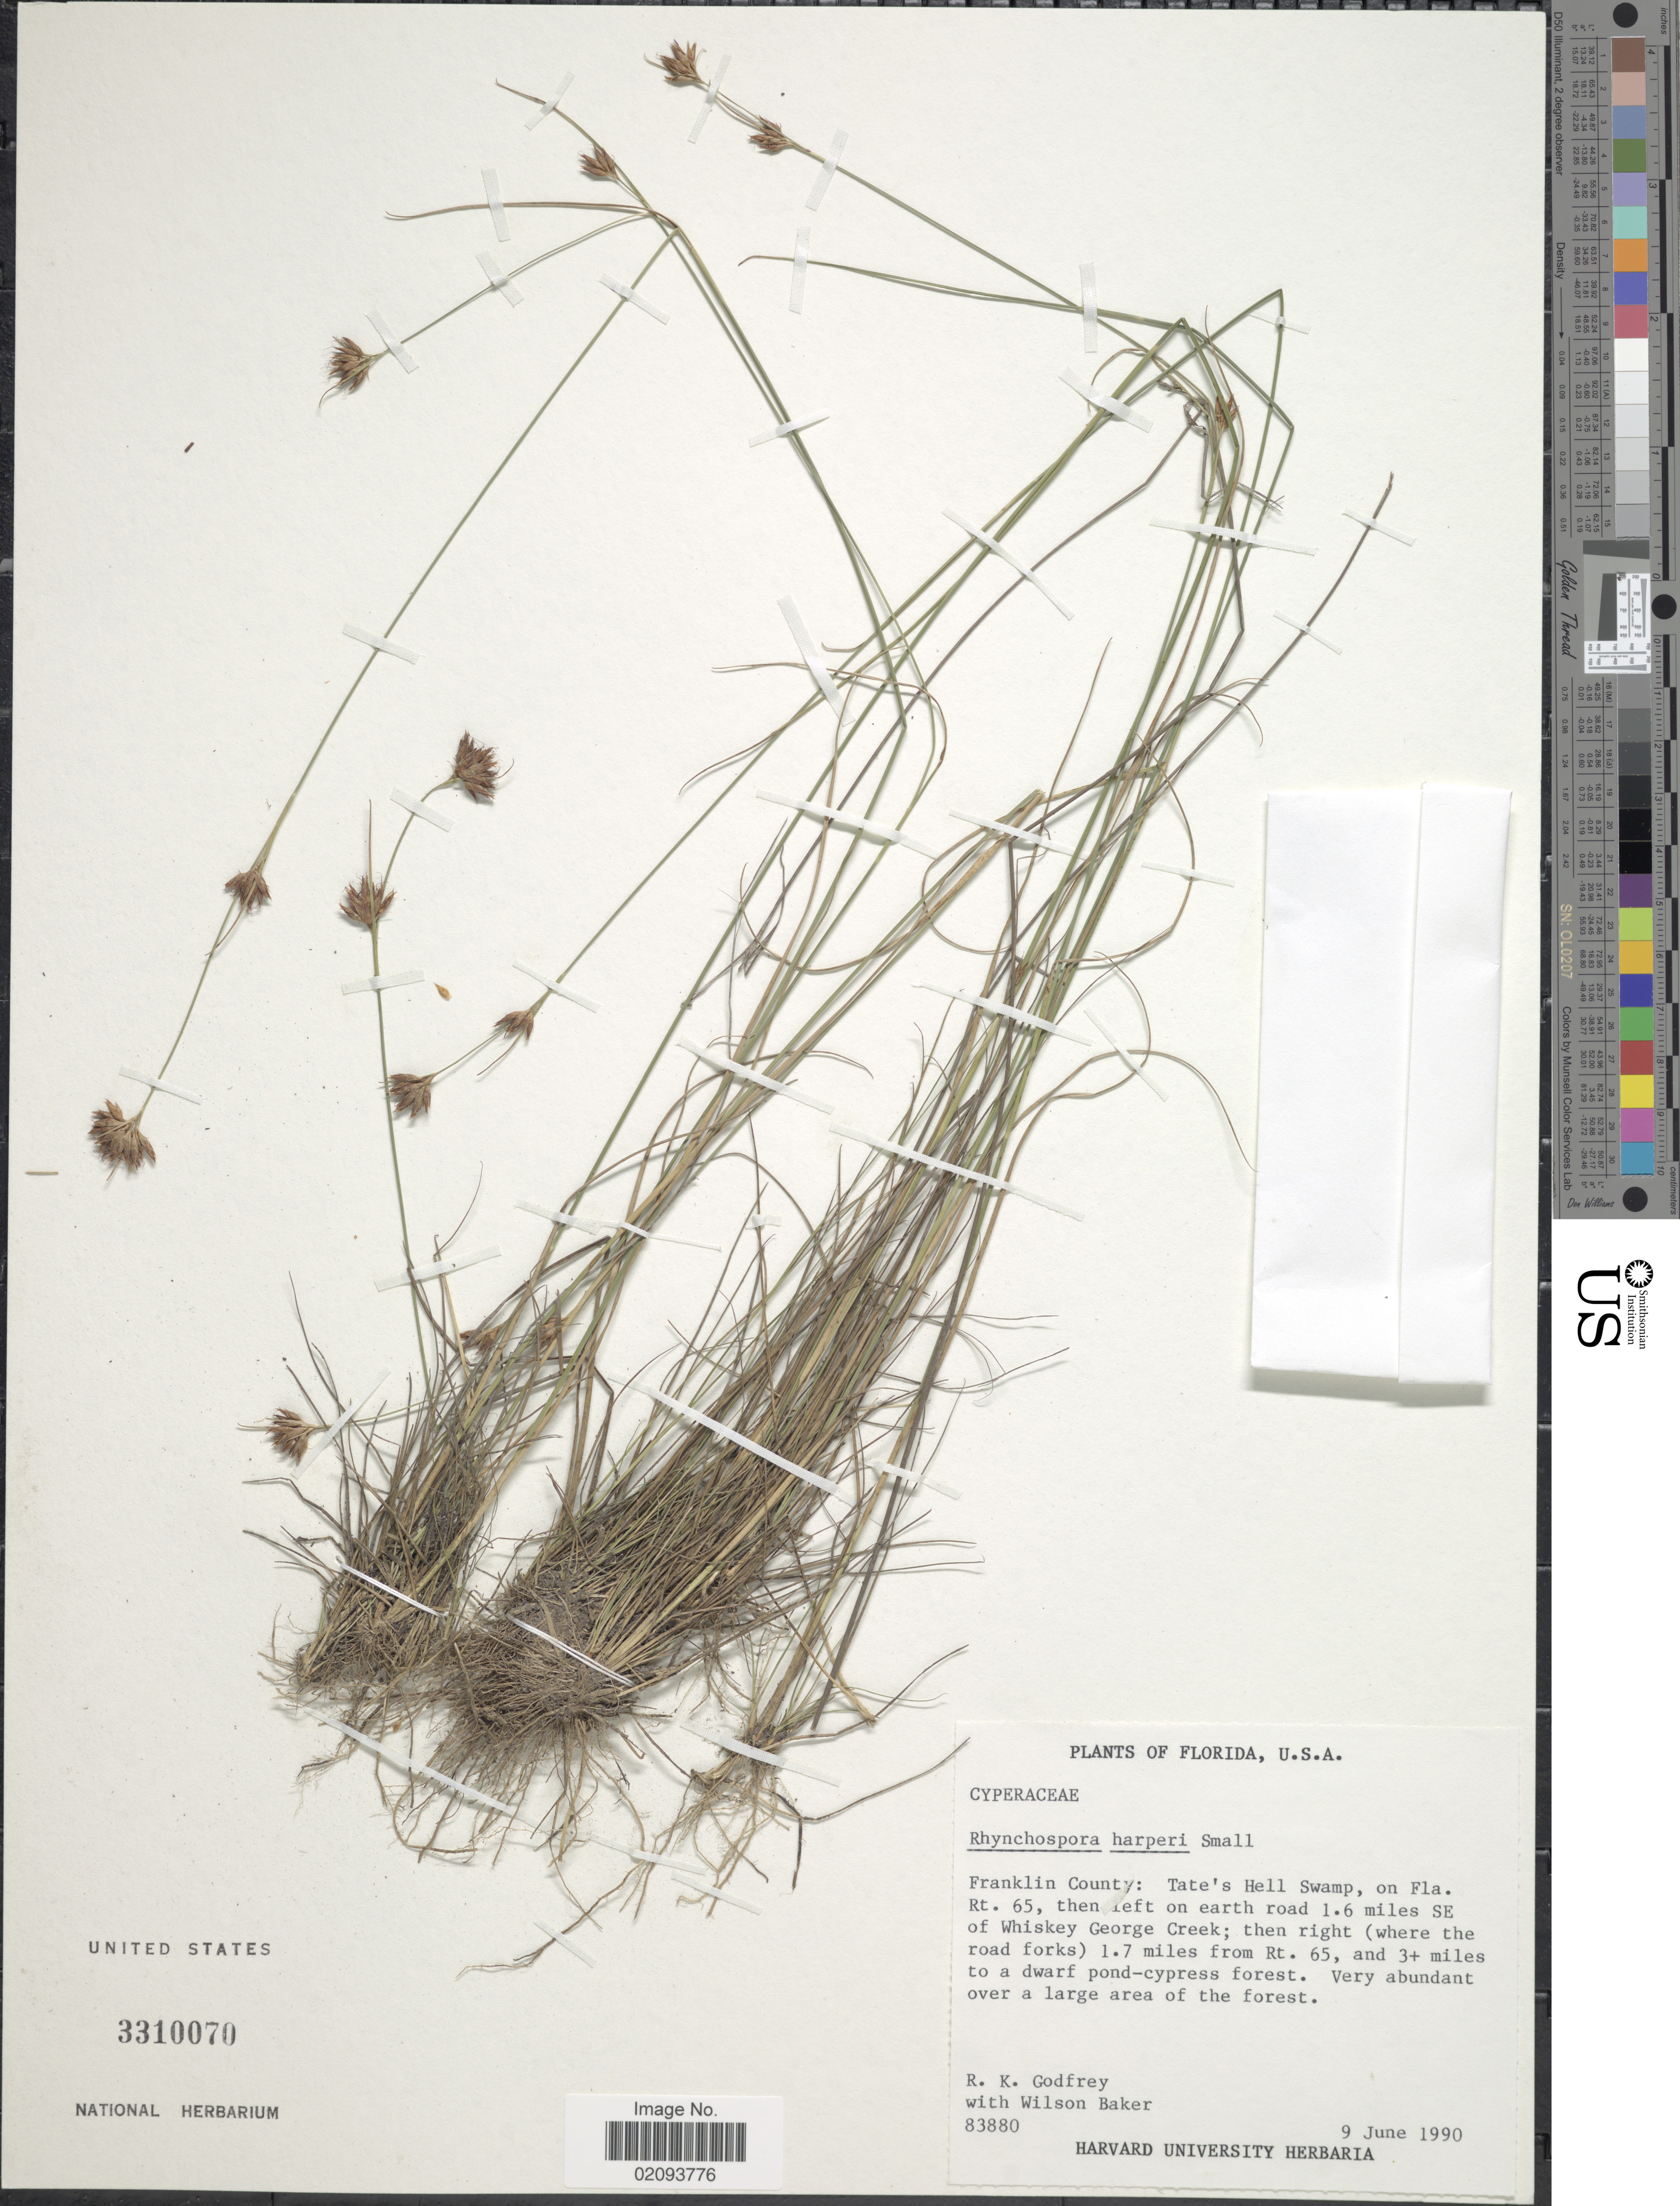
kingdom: Plantae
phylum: Tracheophyta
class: Liliopsida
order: Poales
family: Cyperaceae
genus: Rhynchospora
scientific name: Rhynchospora harperi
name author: Small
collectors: R. K. Godfrey & W. Baker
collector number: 83880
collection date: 1990-06-09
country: United States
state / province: Florida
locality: Franklin County: tate's Hell Swamp, on Fla. Rt. 65, then left on earth road 1.6 miles SE of Whiskey George Creek; then right (where the road forks) 1.7 miles from RT. 65, and 3+ miles to a dwarf pond-cypress forest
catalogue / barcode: US 3310070